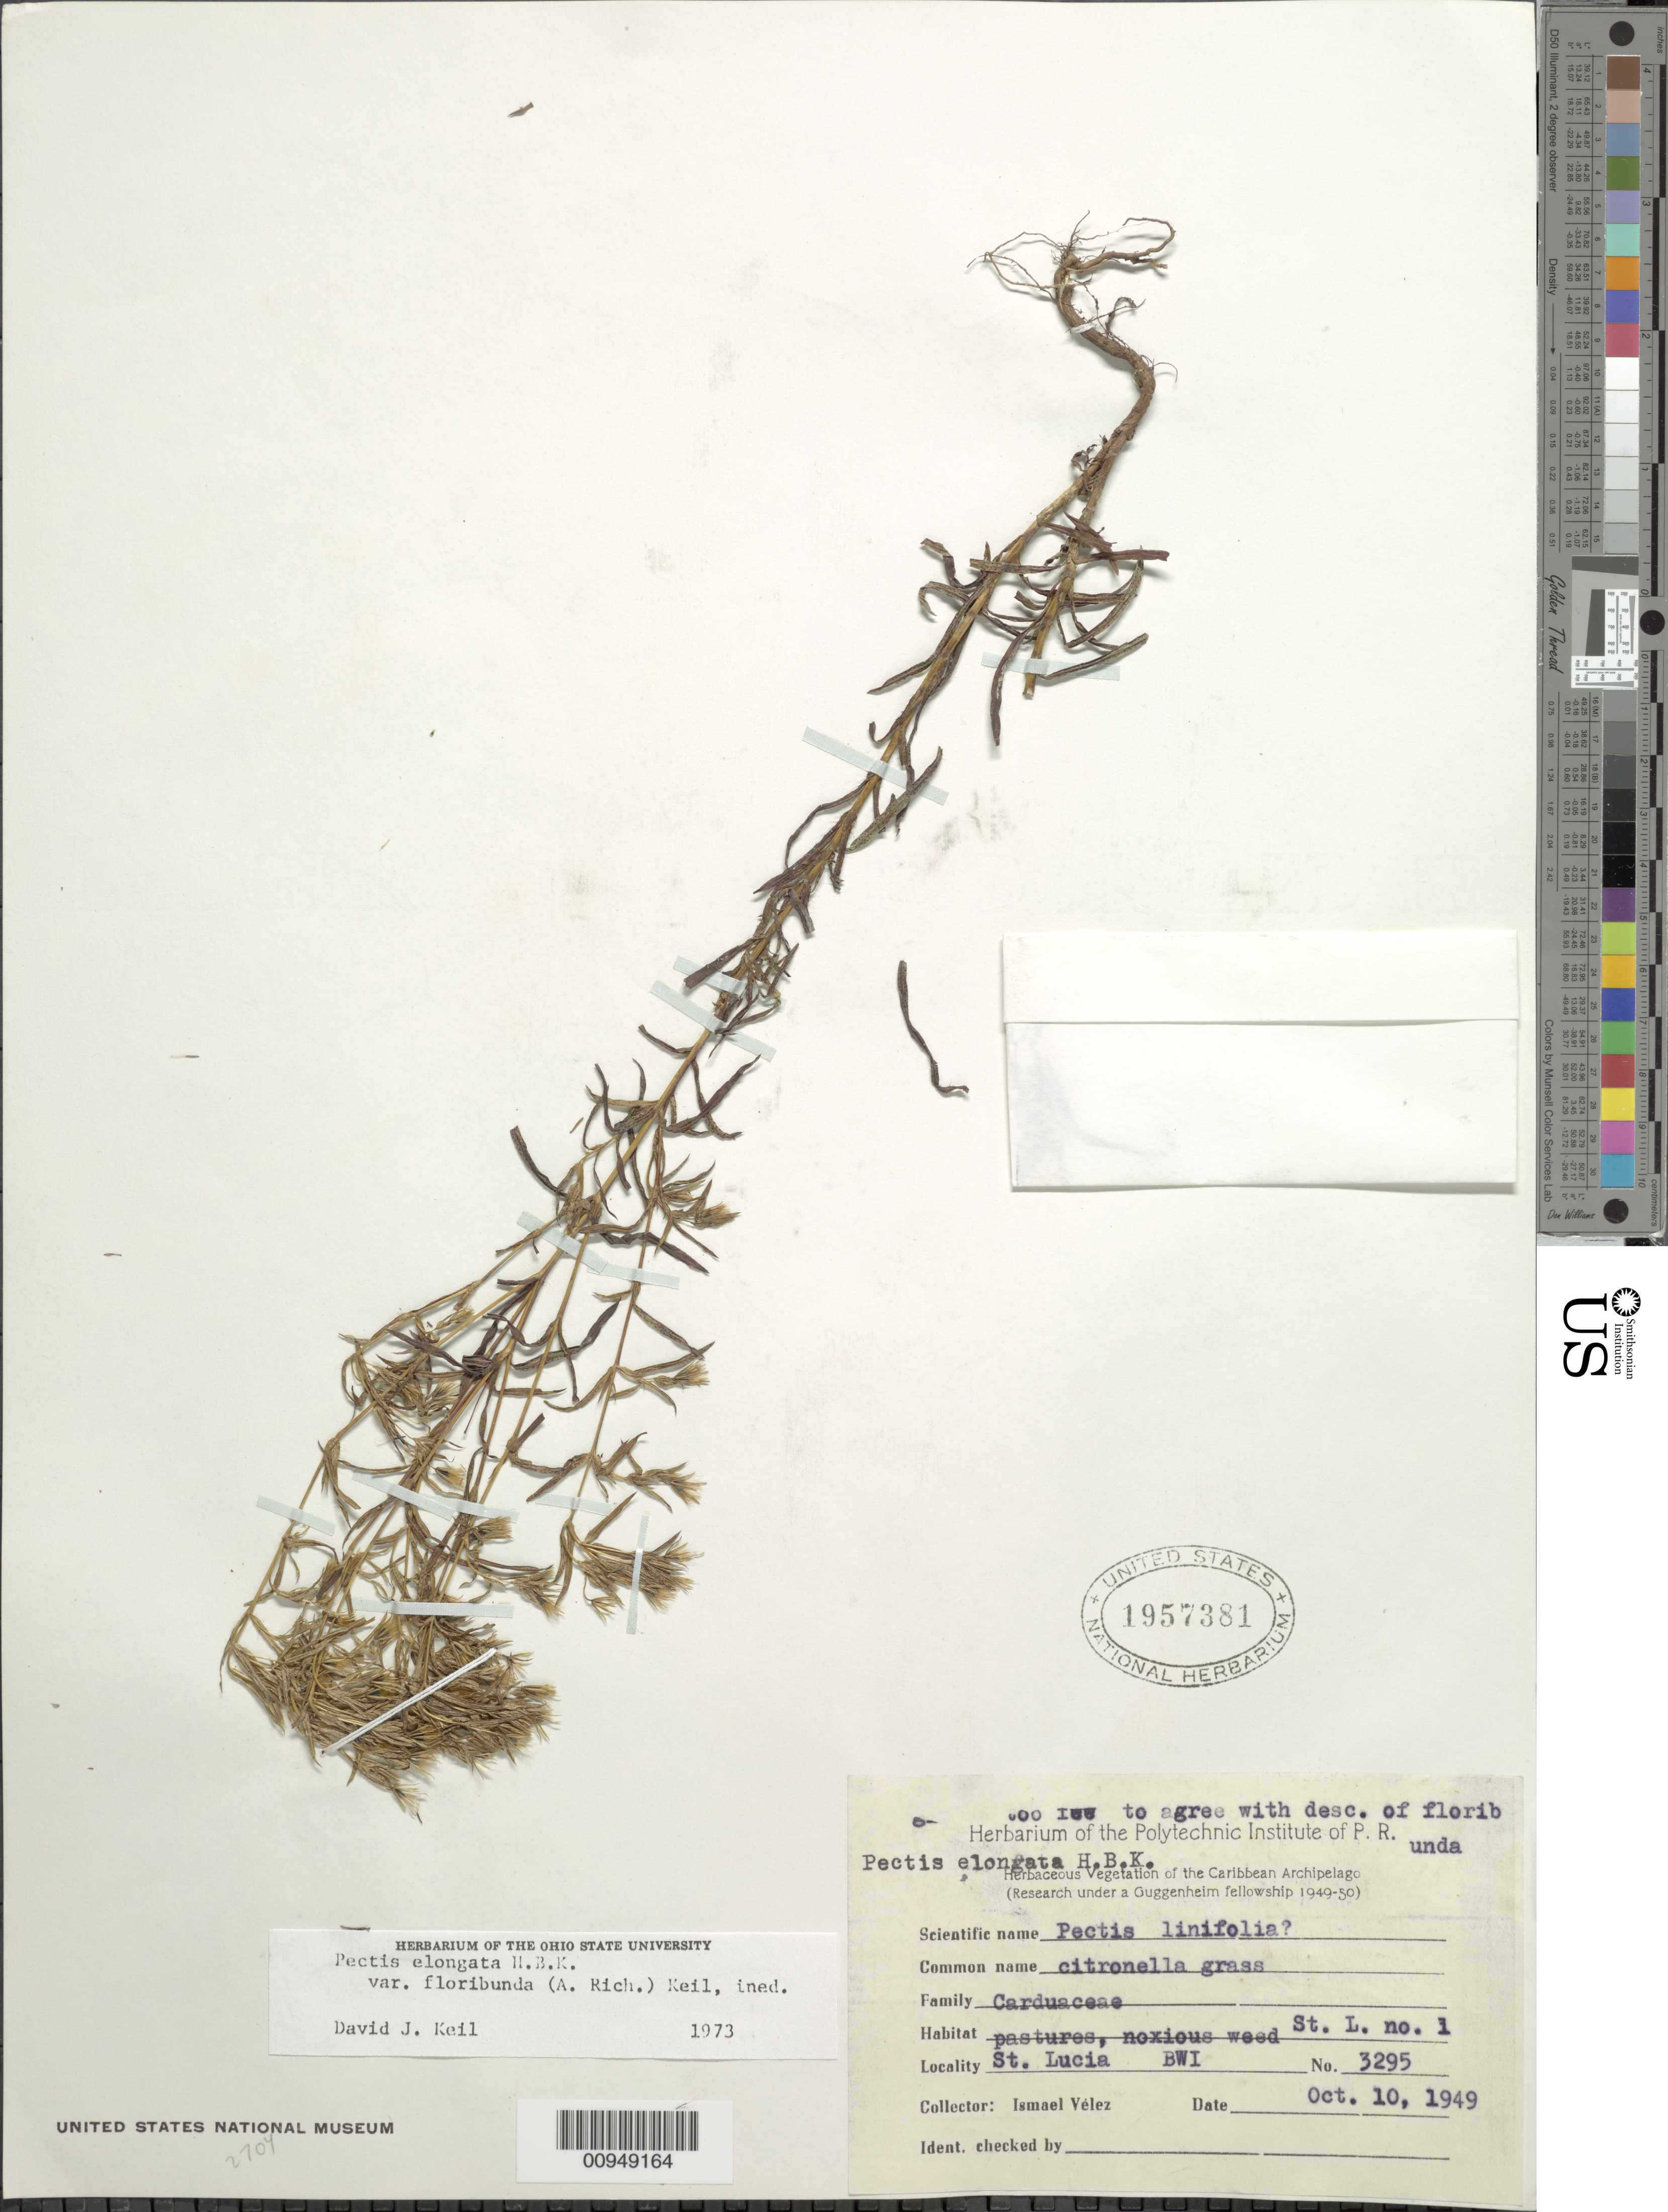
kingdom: Plantae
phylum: Tracheophyta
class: Magnoliopsida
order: Asterales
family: Asteraceae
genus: Pectis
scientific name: Pectis elongata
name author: Kunth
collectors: I. Velez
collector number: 3295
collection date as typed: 10 Oct 1949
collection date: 1949-10-10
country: St. Lucia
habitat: Pastures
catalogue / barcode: US 1957381